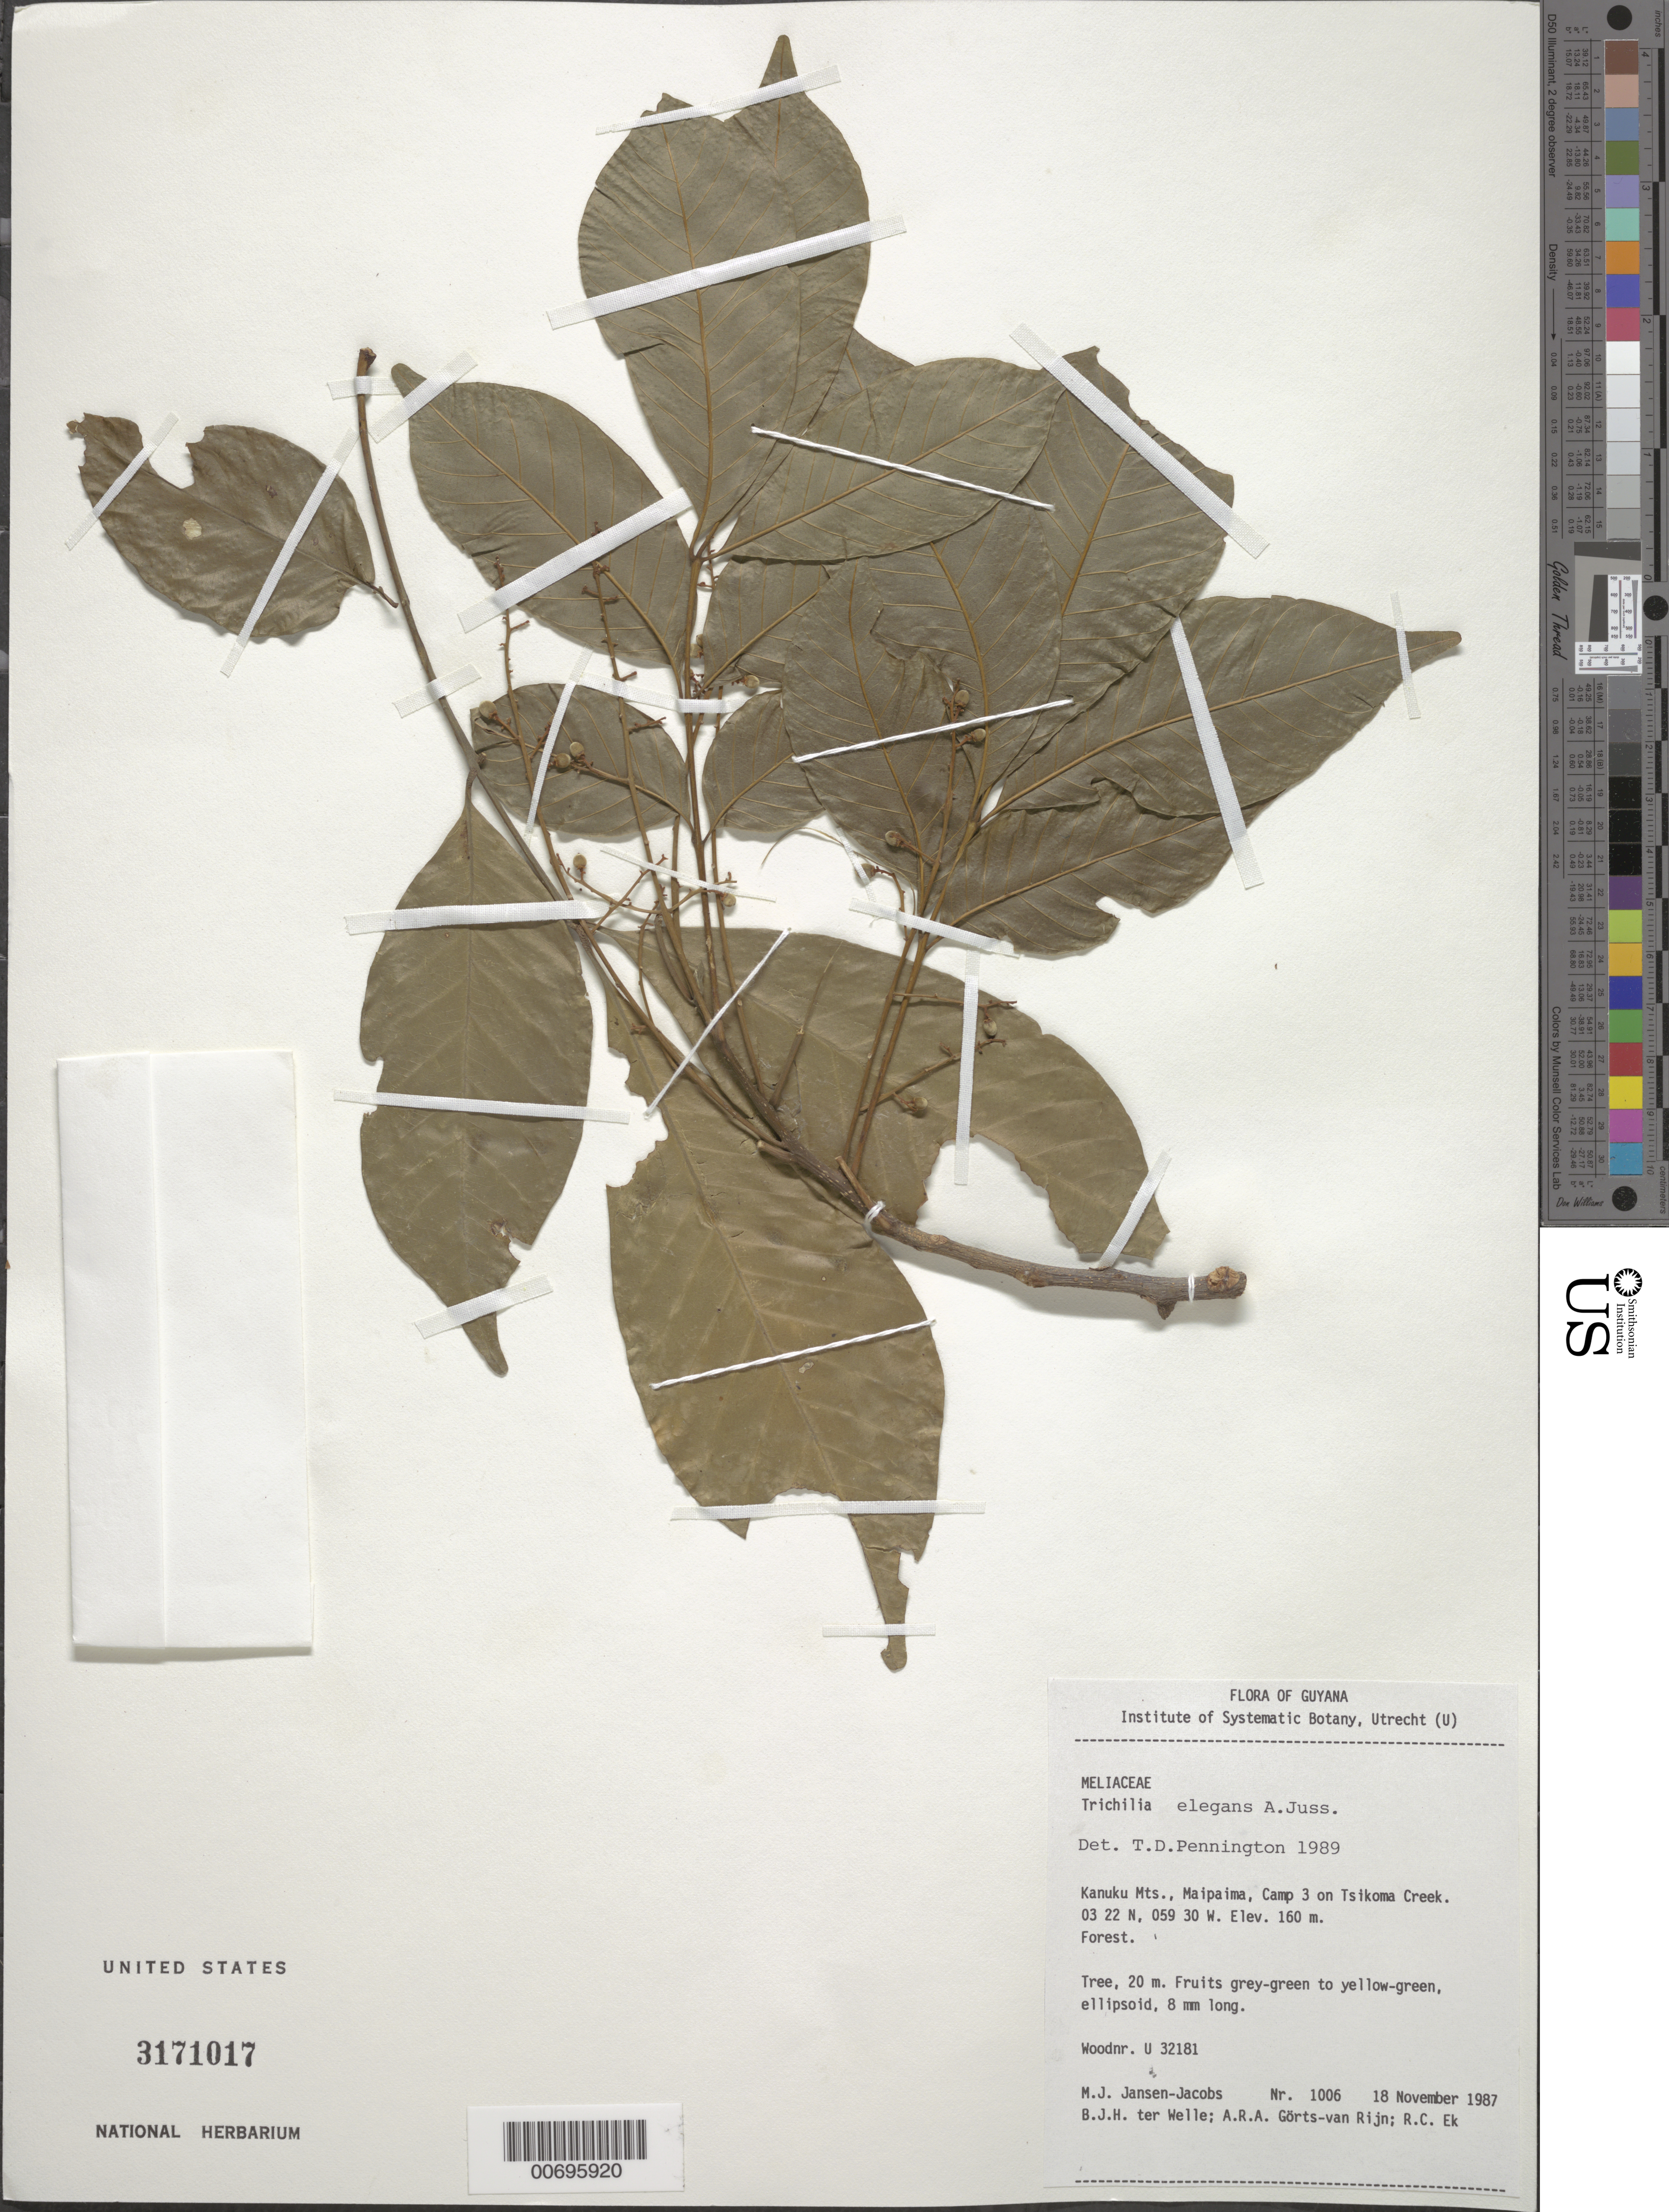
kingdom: Plantae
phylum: Tracheophyta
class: Magnoliopsida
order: Sapindales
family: Meliaceae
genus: Trichilia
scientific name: Trichilia elegans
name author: A. Juss.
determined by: Pennington, T. D., (K)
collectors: M. J. Jansen-Jacobs, B. Welle, A. .R. A. Görts-van Rijn & R. C. Ek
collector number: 1006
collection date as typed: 18-Nov-87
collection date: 1987-11-18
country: Guyana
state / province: U. Takutu-U. Essequibo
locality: Kanuku Mts., Maipaima, Camp 3 on Tsikoma Creek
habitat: Forest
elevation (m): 160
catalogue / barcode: US 3171017